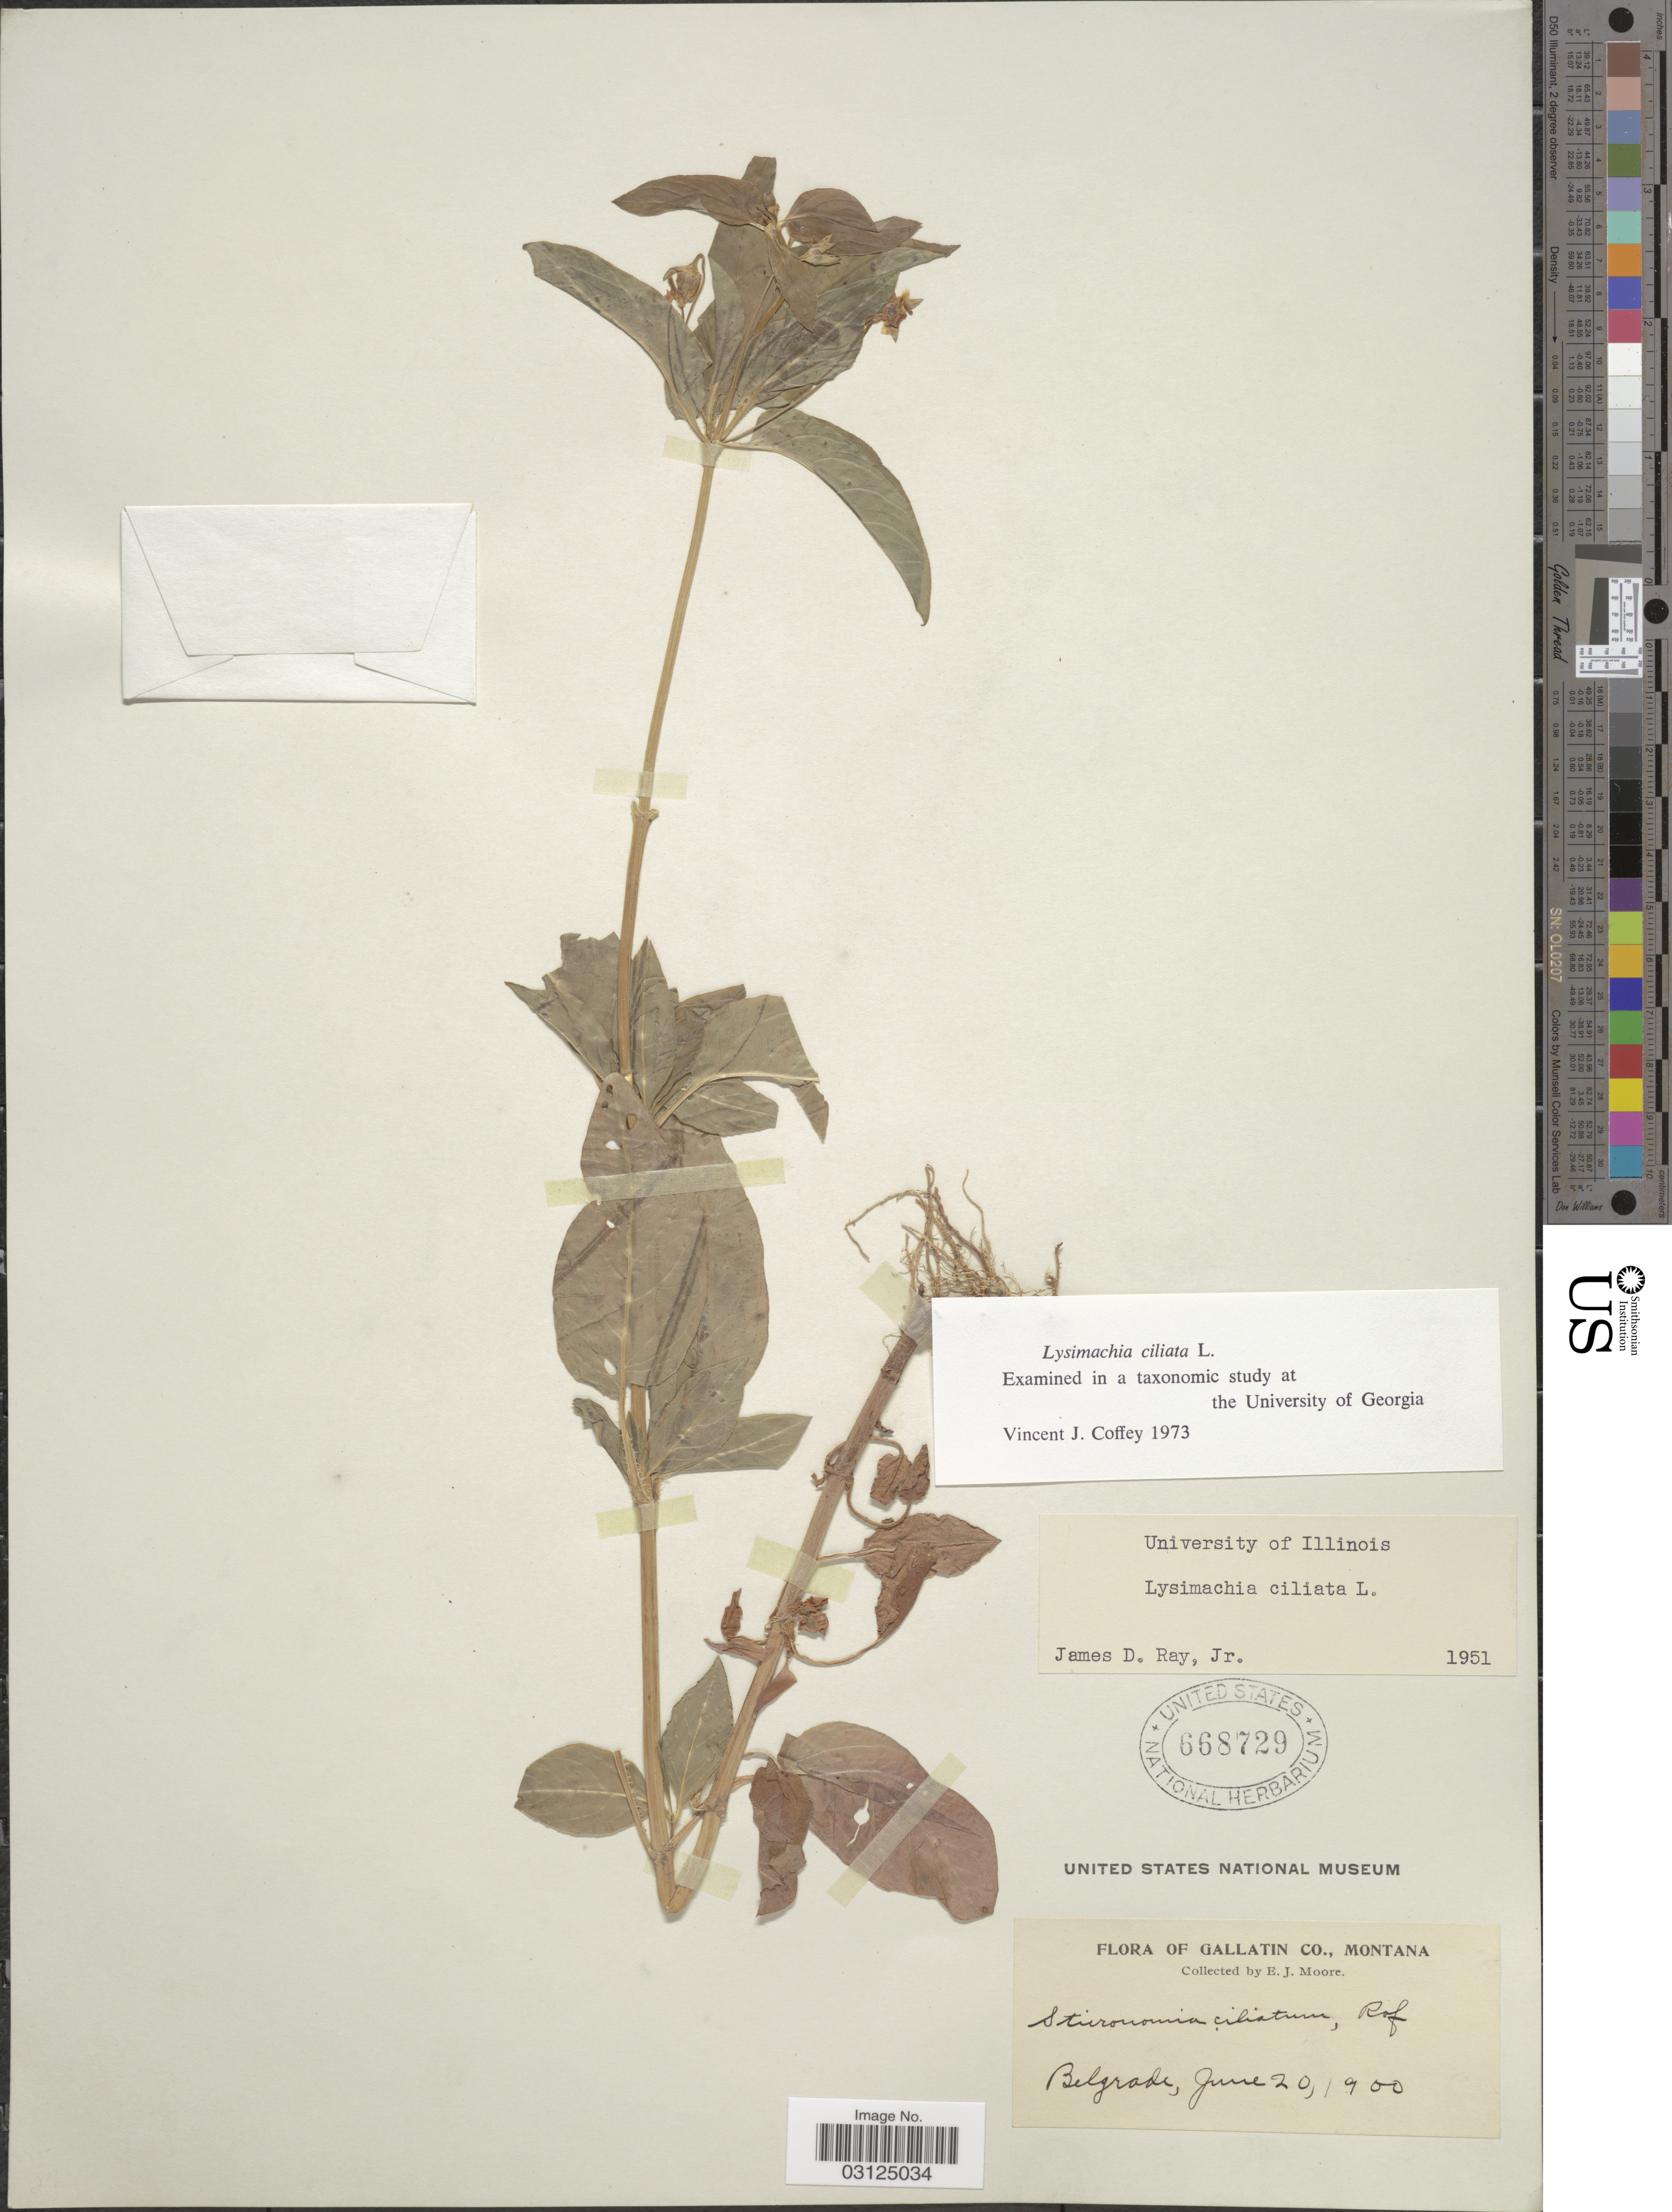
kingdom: Plantae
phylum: Tracheophyta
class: Magnoliopsida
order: Ericales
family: Primulaceae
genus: Lysimachia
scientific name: Lysimachia ciliata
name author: L.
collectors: E. Moore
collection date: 1900-06-20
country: United States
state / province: Montana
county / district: Gallatin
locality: Belgrade.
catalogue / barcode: US 668729